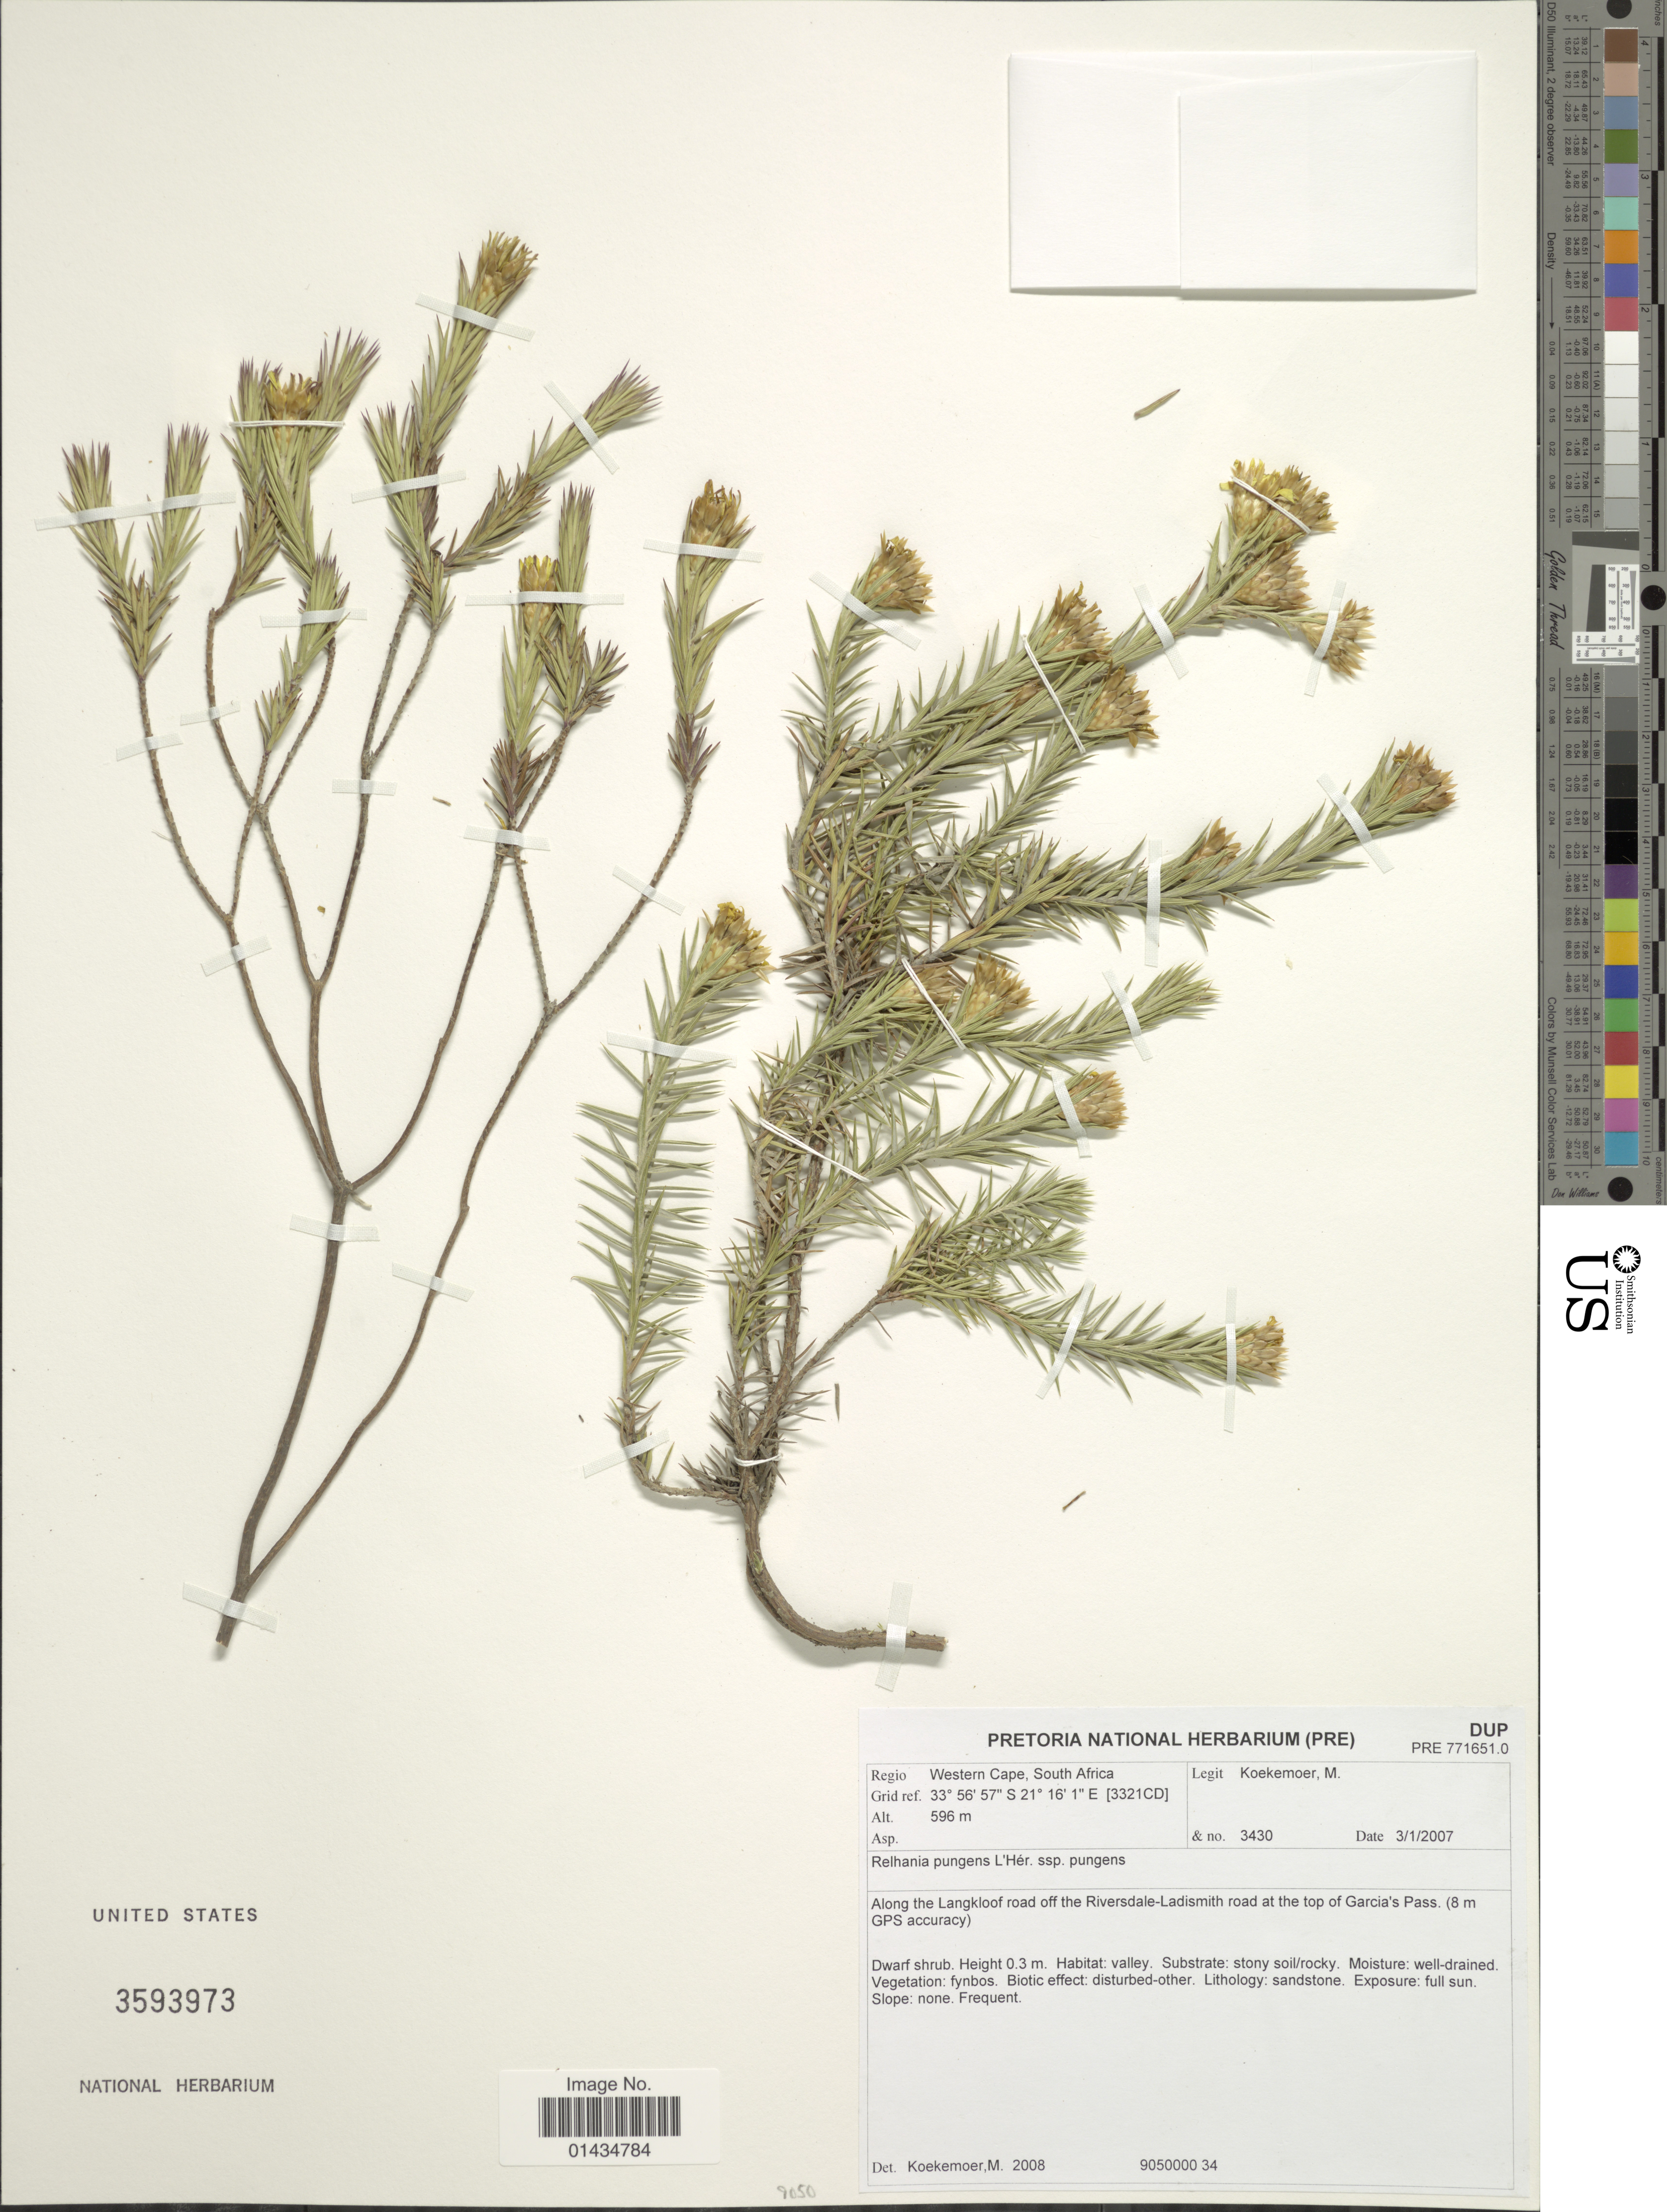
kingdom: Plantae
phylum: Tracheophyta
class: Magnoliopsida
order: Asterales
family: Asteraceae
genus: Relhania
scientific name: Relhania pungens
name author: L'Hér.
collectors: M. Koekemoer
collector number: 3430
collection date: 2007-01-03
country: South Africa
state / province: Western Cape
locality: Along the Langkloof road off the Riversdale-Ladismith road at the top of Garcia's Pass. (8 m GPS accuracy)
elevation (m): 596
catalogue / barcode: US 3593973